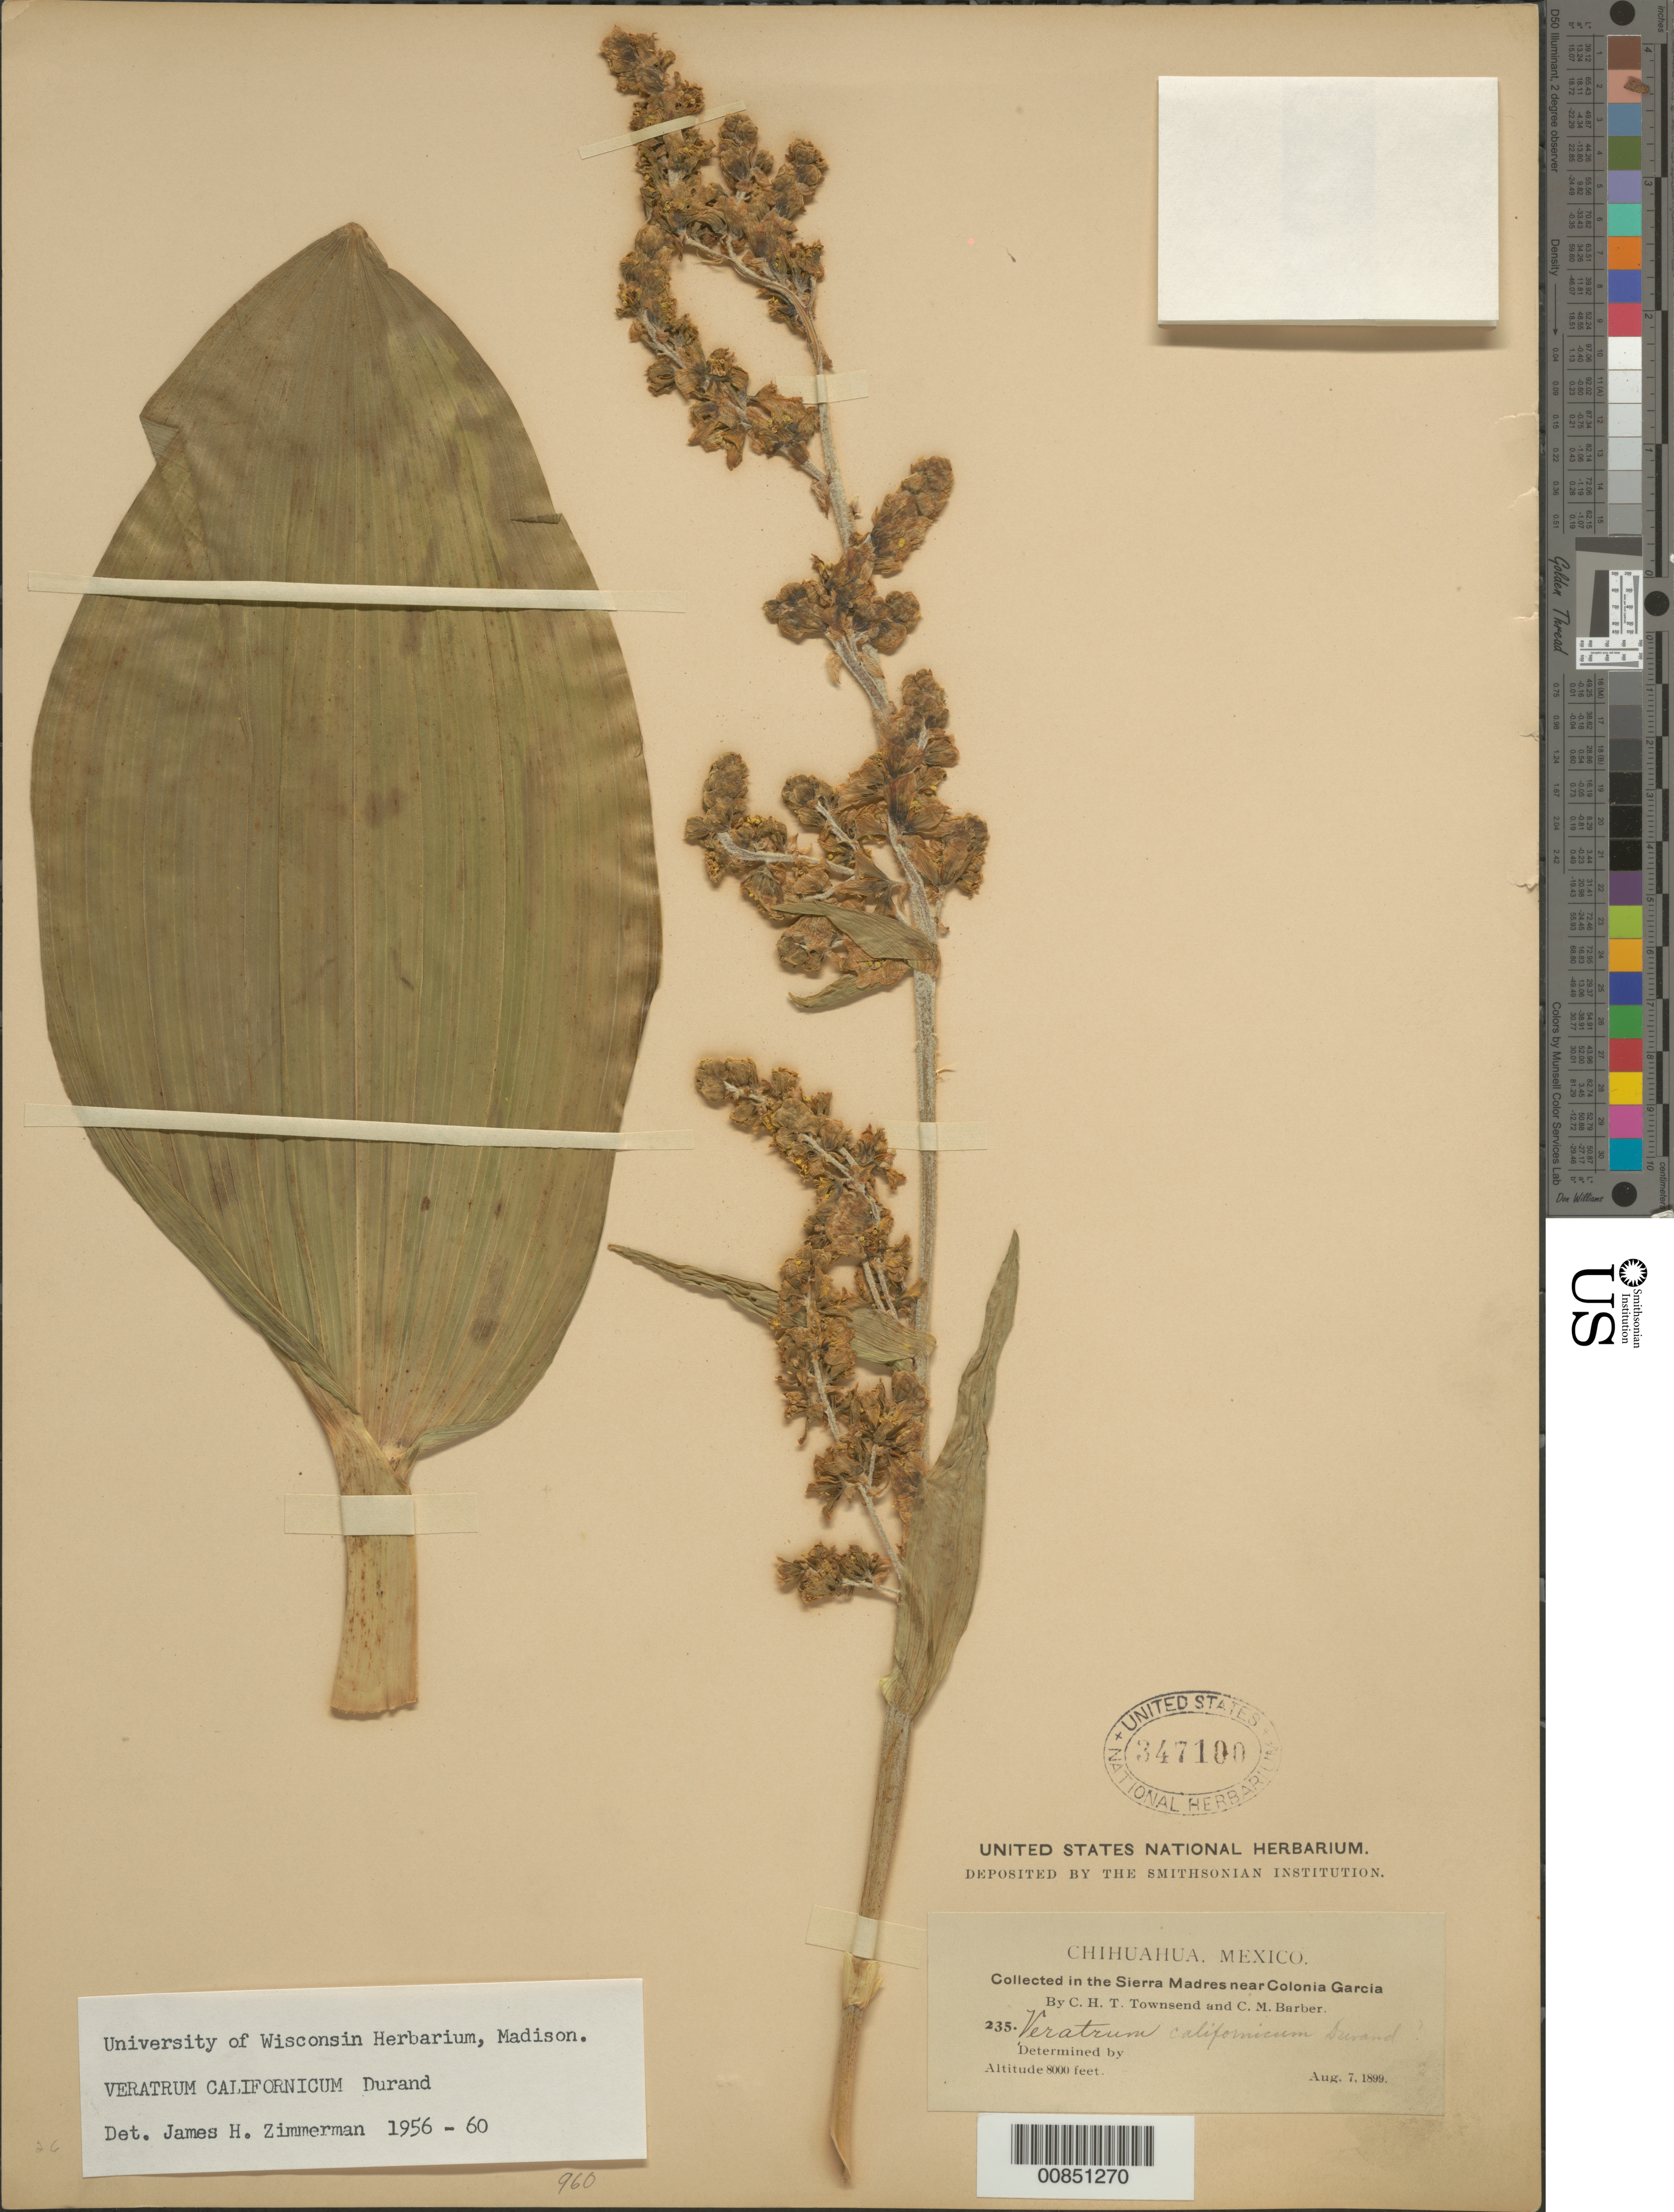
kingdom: Plantae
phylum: Tracheophyta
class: Liliopsida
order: Liliales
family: Melanthiaceae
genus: Veratrum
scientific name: Veratrum californicum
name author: Durand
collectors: C. H. T. Townsend & C. Barber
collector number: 235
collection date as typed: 07 Aug 1899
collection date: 1899-08-07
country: Mexico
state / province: Chihuahua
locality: Sierra Madre near Colonia García.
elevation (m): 2438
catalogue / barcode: US 347100